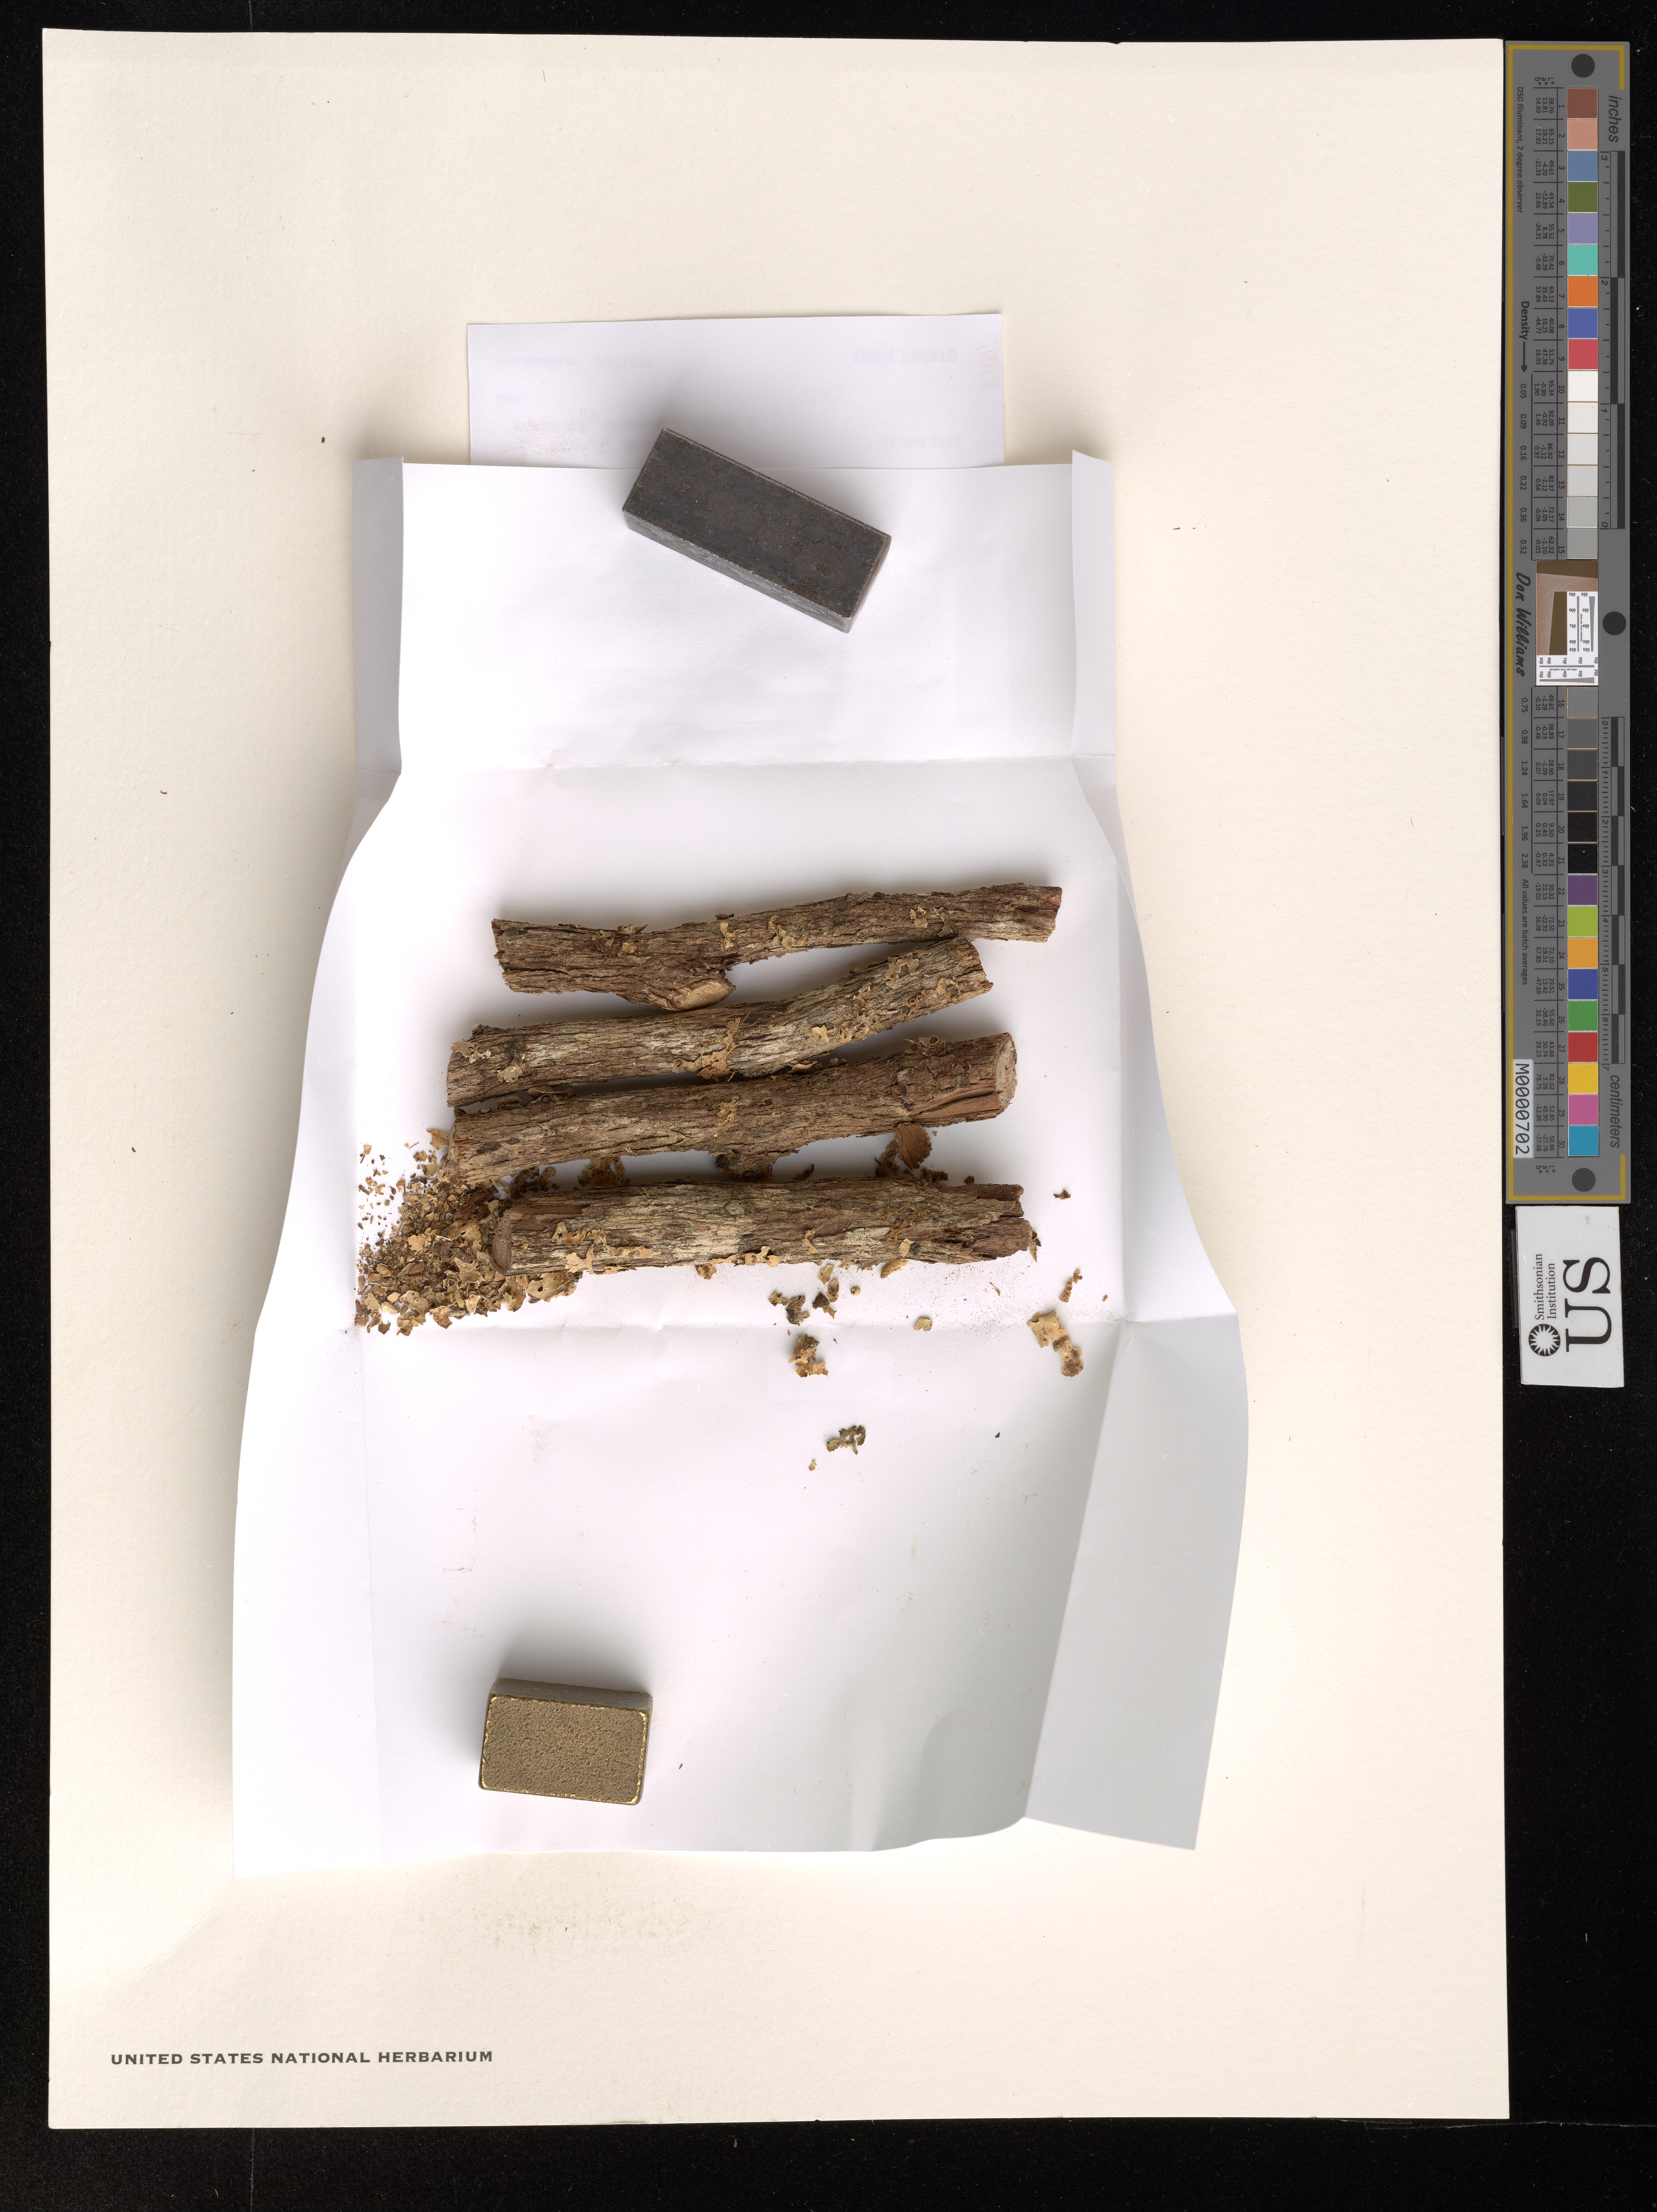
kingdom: Fungi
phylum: Ascomycota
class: Lecanoromycetes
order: Lecanorales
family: Parmeliaceae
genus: Lichen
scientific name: Lichen sp.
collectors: T. Flynn, K. R. Wood, J. R. Shevock & J. Game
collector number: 8067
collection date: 2015-01-23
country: United States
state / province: Hawaii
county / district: Kauai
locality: Kauai. Kokee State Park. Honopu trail, north to Honopu Valley rim.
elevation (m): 1097